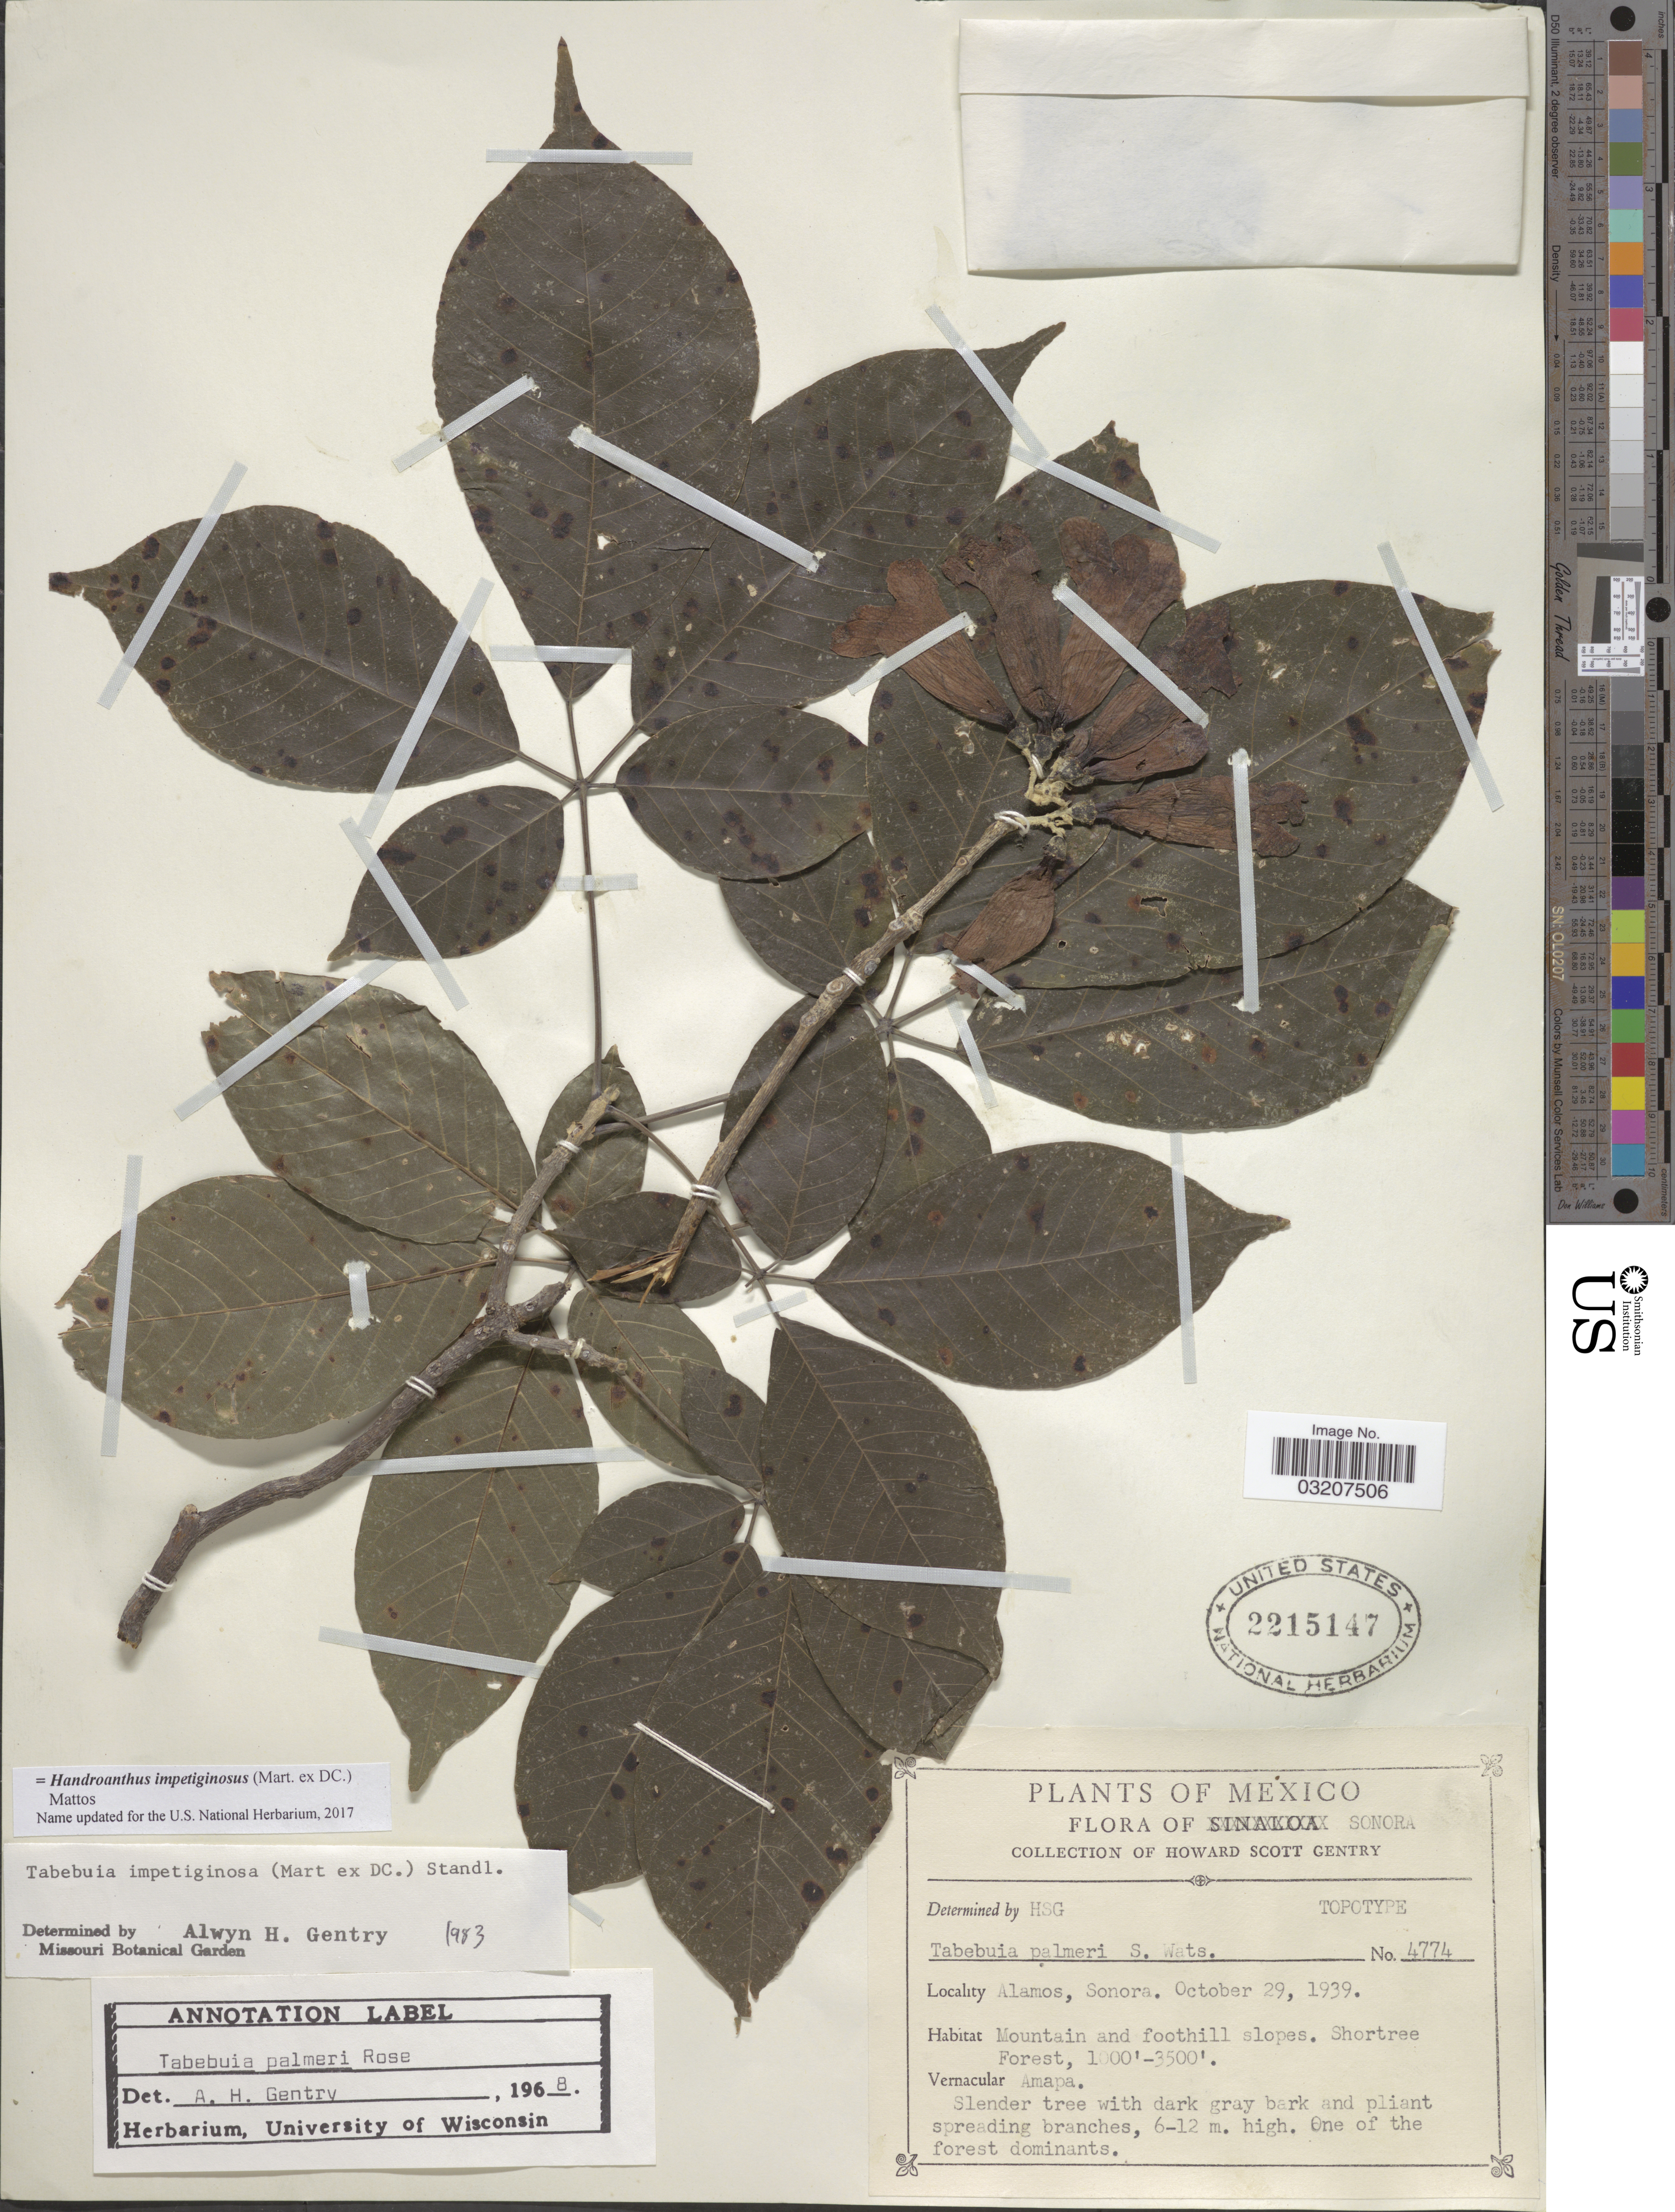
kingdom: Plantae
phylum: Tracheophyta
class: Magnoliopsida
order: Lamiales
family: Bignoniaceae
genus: Handroanthus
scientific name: Handroanthus impetiginosus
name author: (Mart. ex DC.) Mattos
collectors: H. S. Gentry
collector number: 4774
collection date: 1939-10-29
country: Mexico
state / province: Sonora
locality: Alamos.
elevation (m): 305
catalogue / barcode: US 2215147